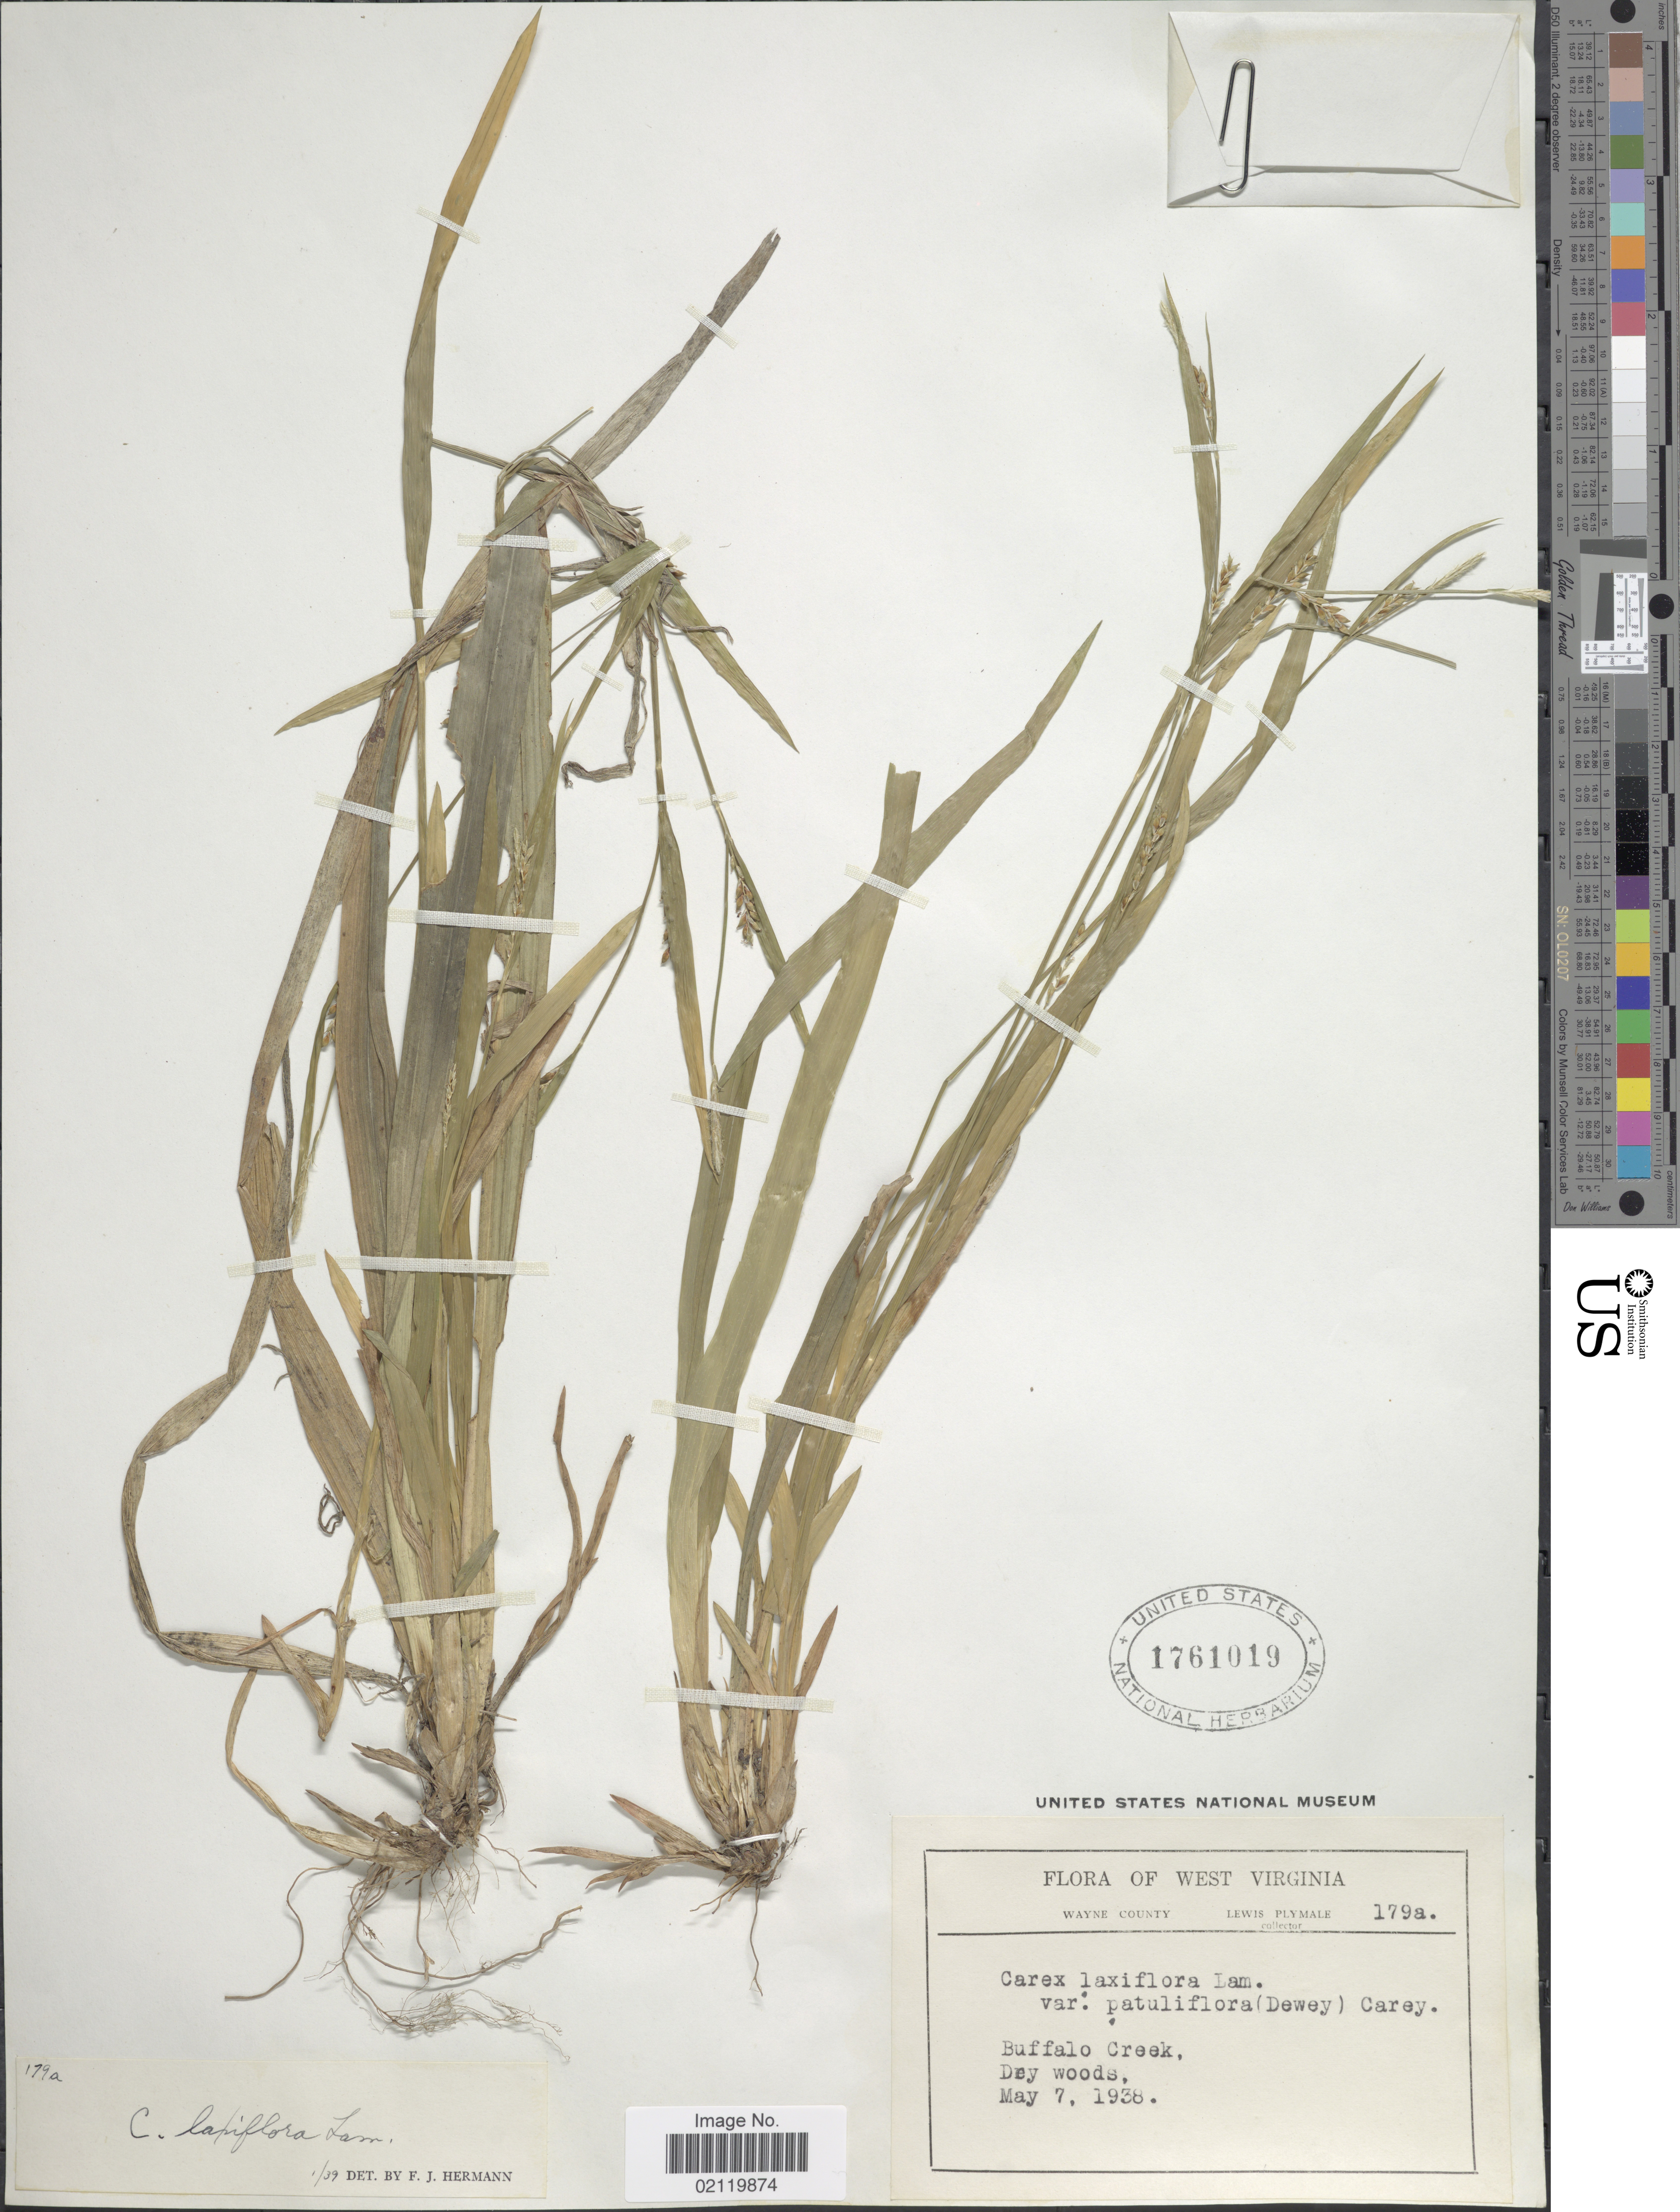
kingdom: Plantae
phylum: Tracheophyta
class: Liliopsida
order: Poales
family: Cyperaceae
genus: Carex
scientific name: Carex laxiflora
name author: Lam.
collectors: L. Plymale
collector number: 179a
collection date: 1938-05-07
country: United States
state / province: West Virginia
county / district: Wayne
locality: Buffalo Creek, Dry woods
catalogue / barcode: US 1761019